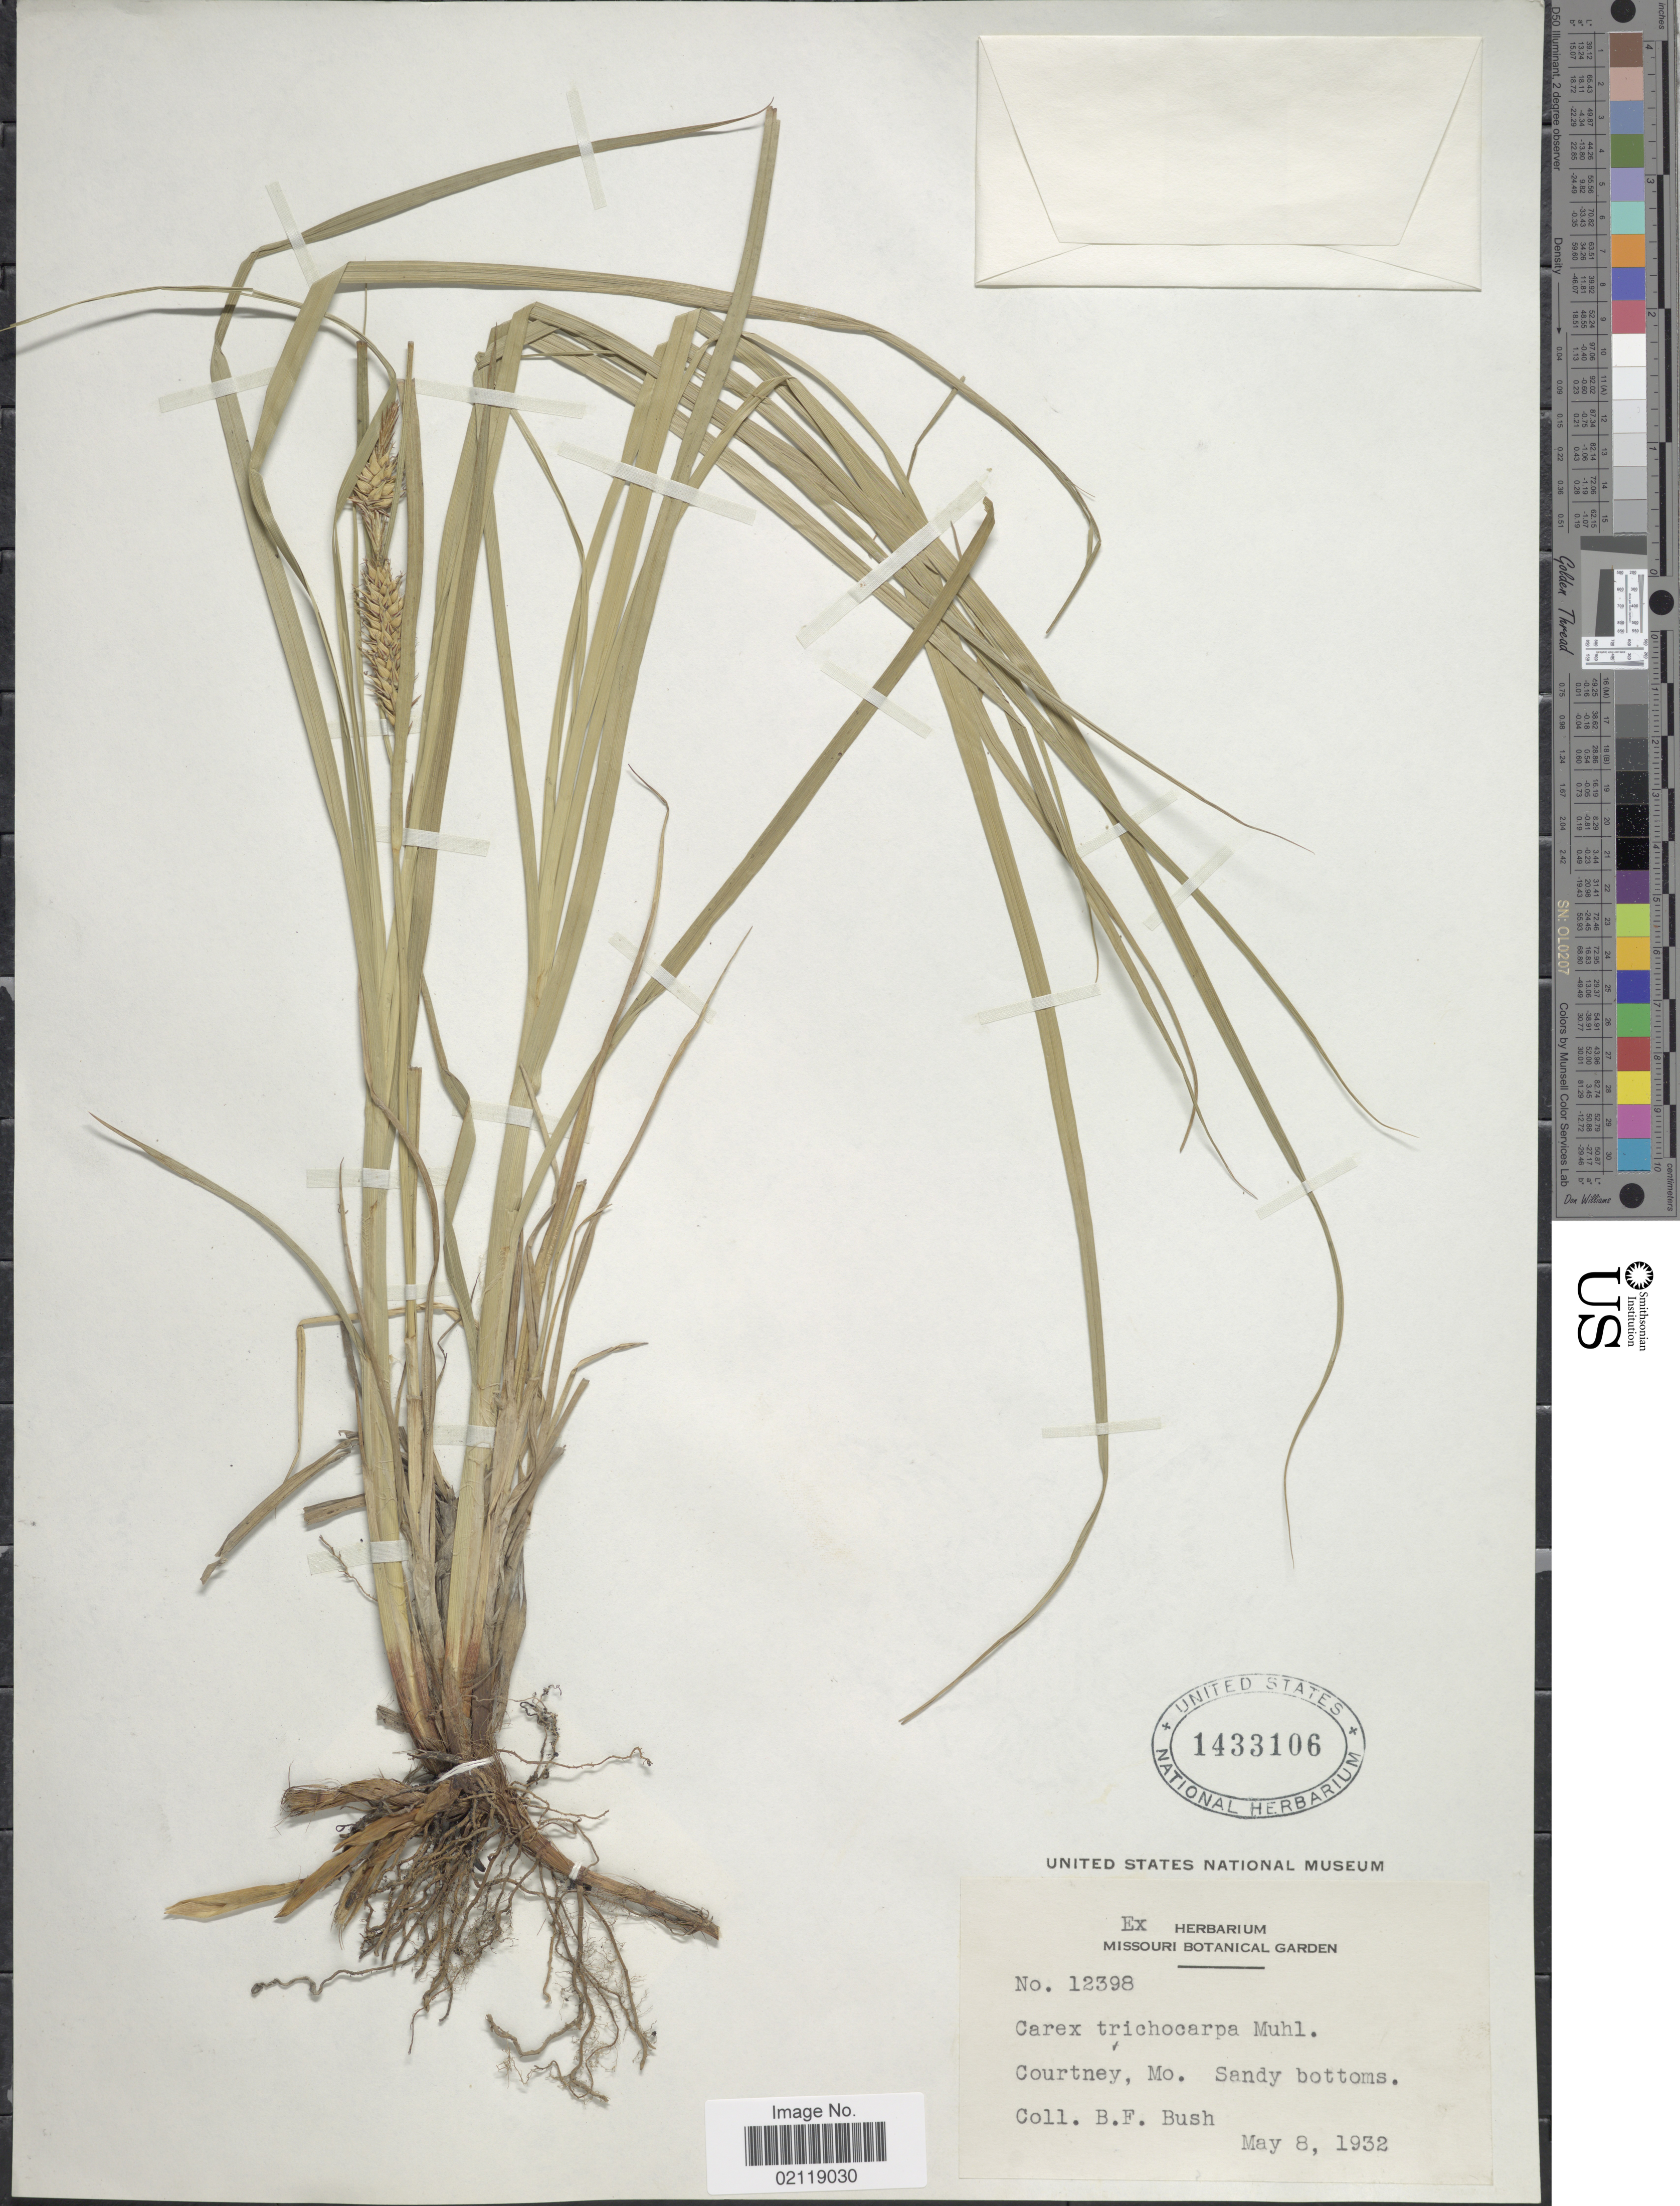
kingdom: Plantae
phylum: Tracheophyta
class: Liliopsida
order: Poales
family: Cyperaceae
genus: Carex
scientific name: Carex laeviconica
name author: Dewey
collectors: B. F. Bush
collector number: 12398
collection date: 1932-05-08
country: United States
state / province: Missouri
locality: Courtney, Mo. Sandy bottoms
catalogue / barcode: US 1433106